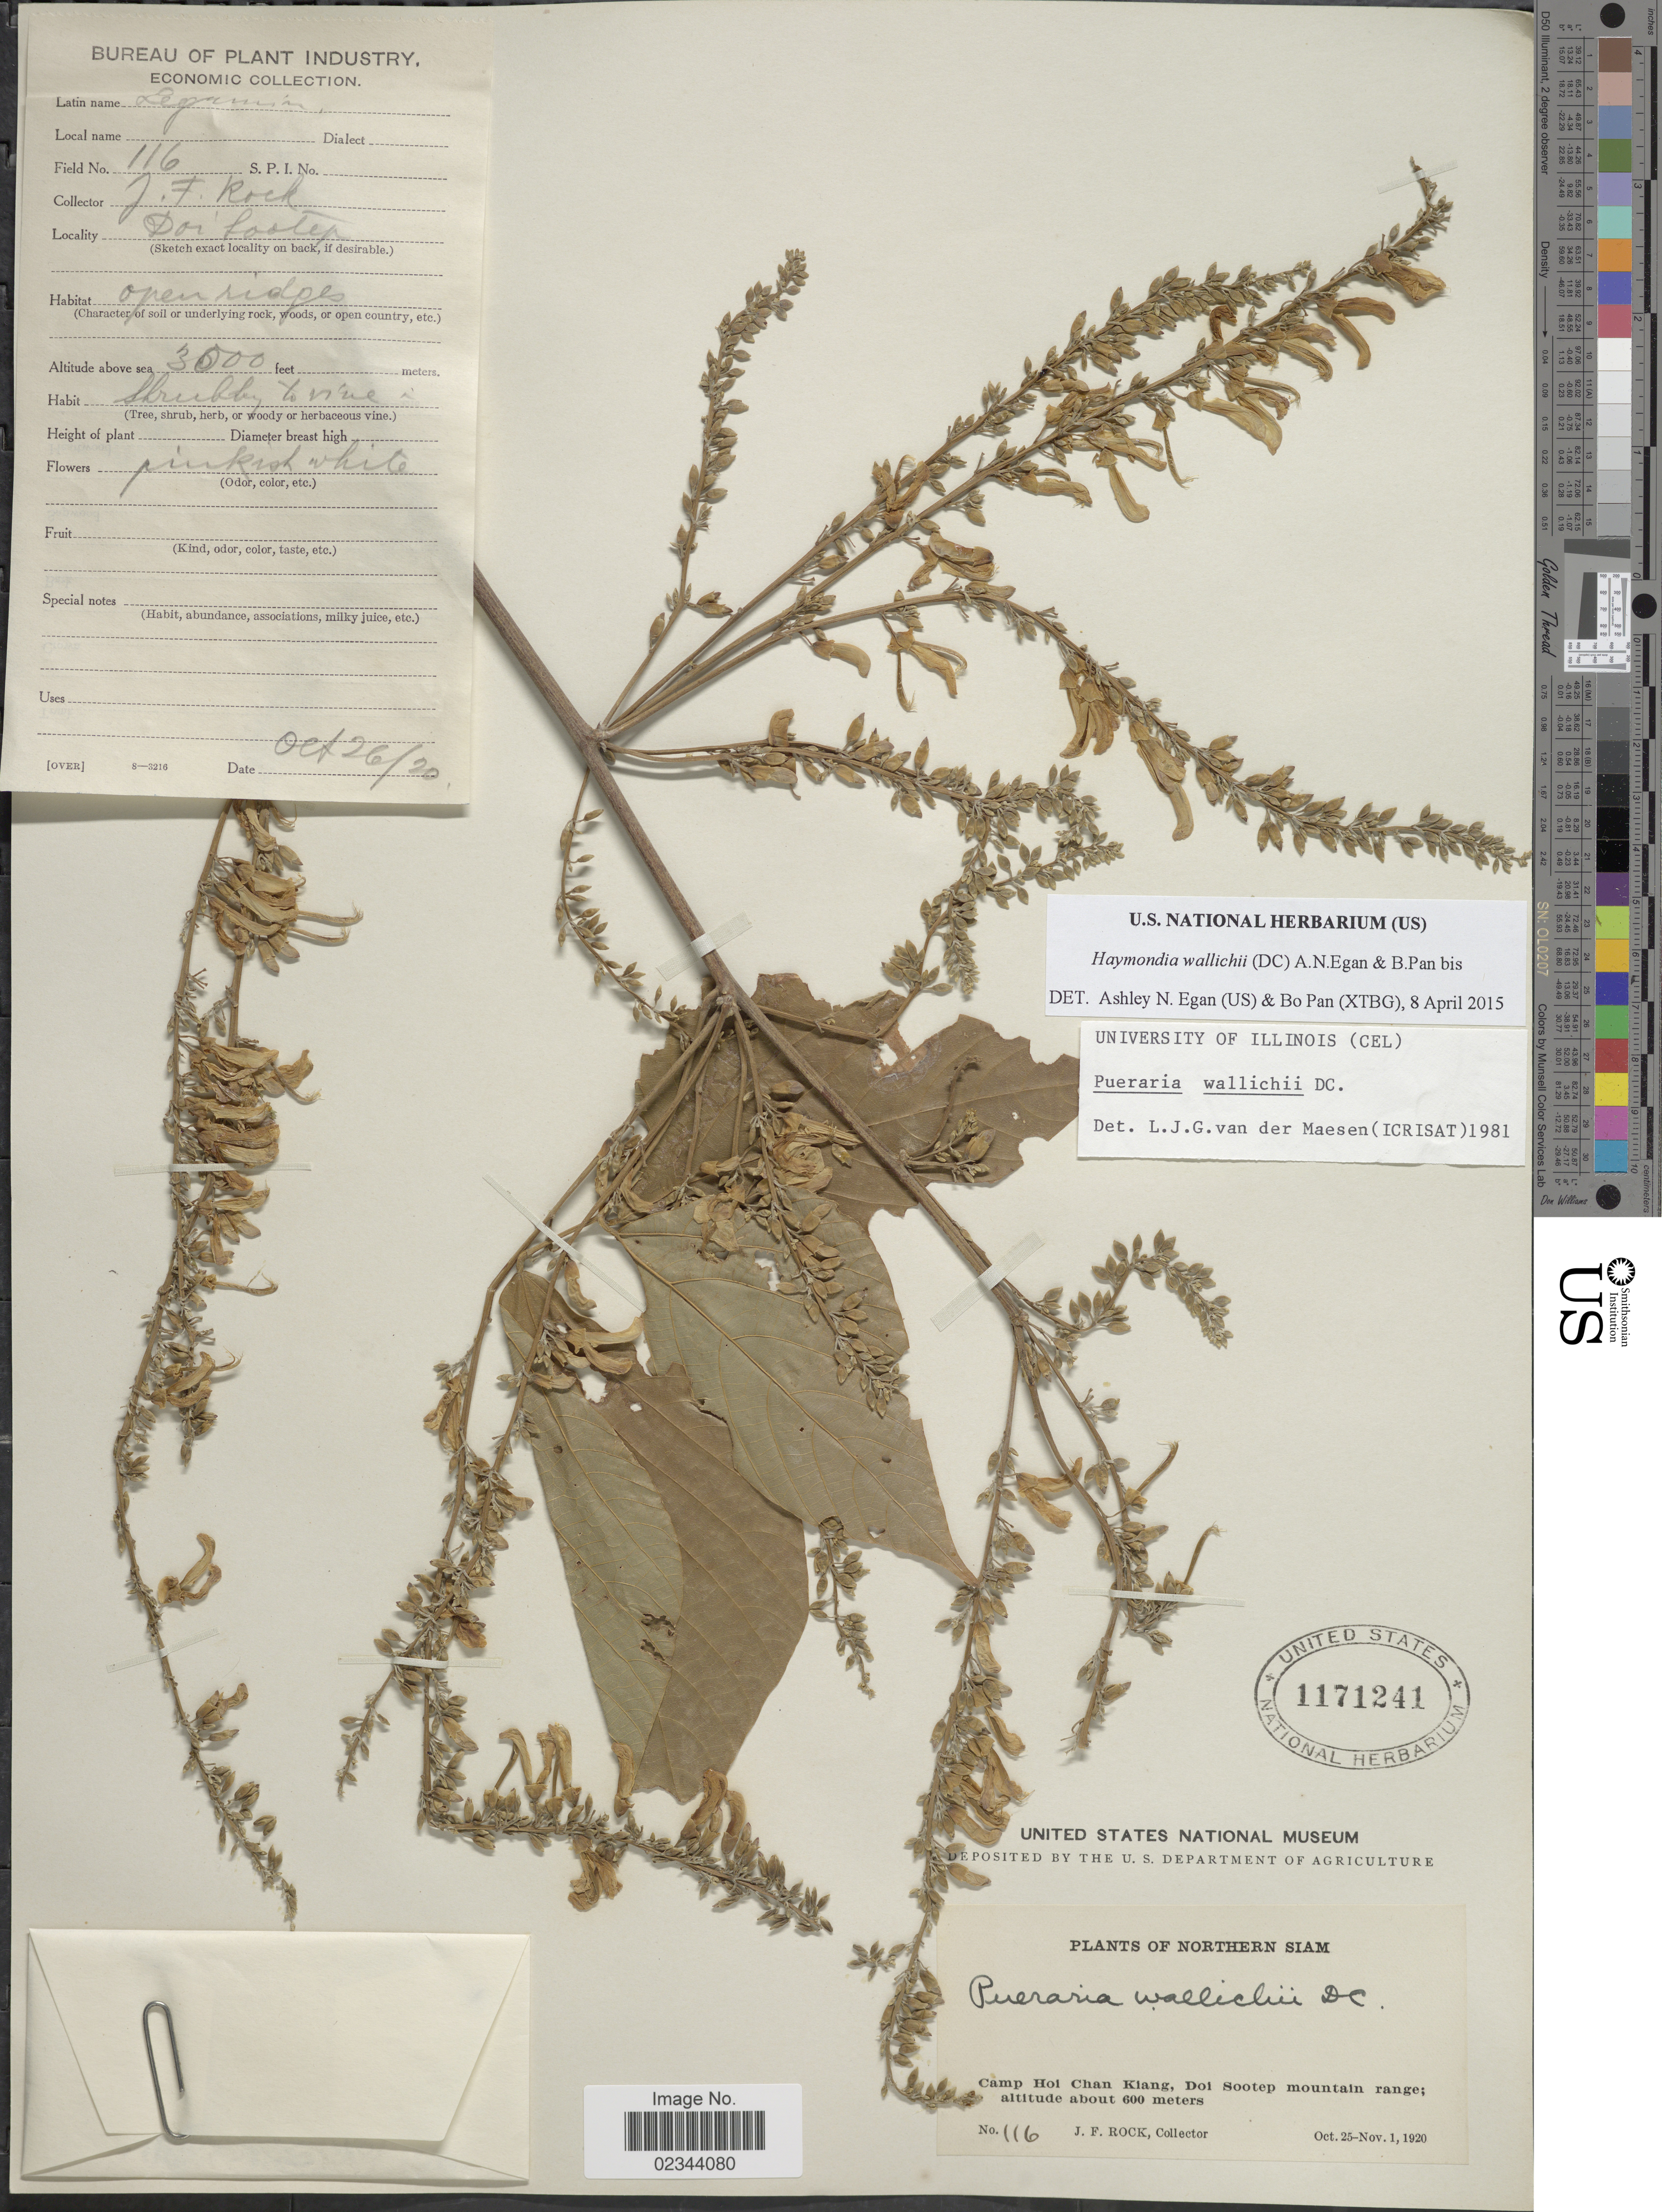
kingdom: Plantae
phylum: Tracheophyta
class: Magnoliopsida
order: Fabales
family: Fabaceae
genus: Haymondia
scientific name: Haymondia wallichii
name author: (DC.) A.N. Egan & B. Pan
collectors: J. Rock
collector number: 116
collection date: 1920-10-26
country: Thailand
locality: Northern Siam. Camp Hoi Chan Kiang, Doi Sootep mountain range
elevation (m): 914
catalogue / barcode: US 1171241